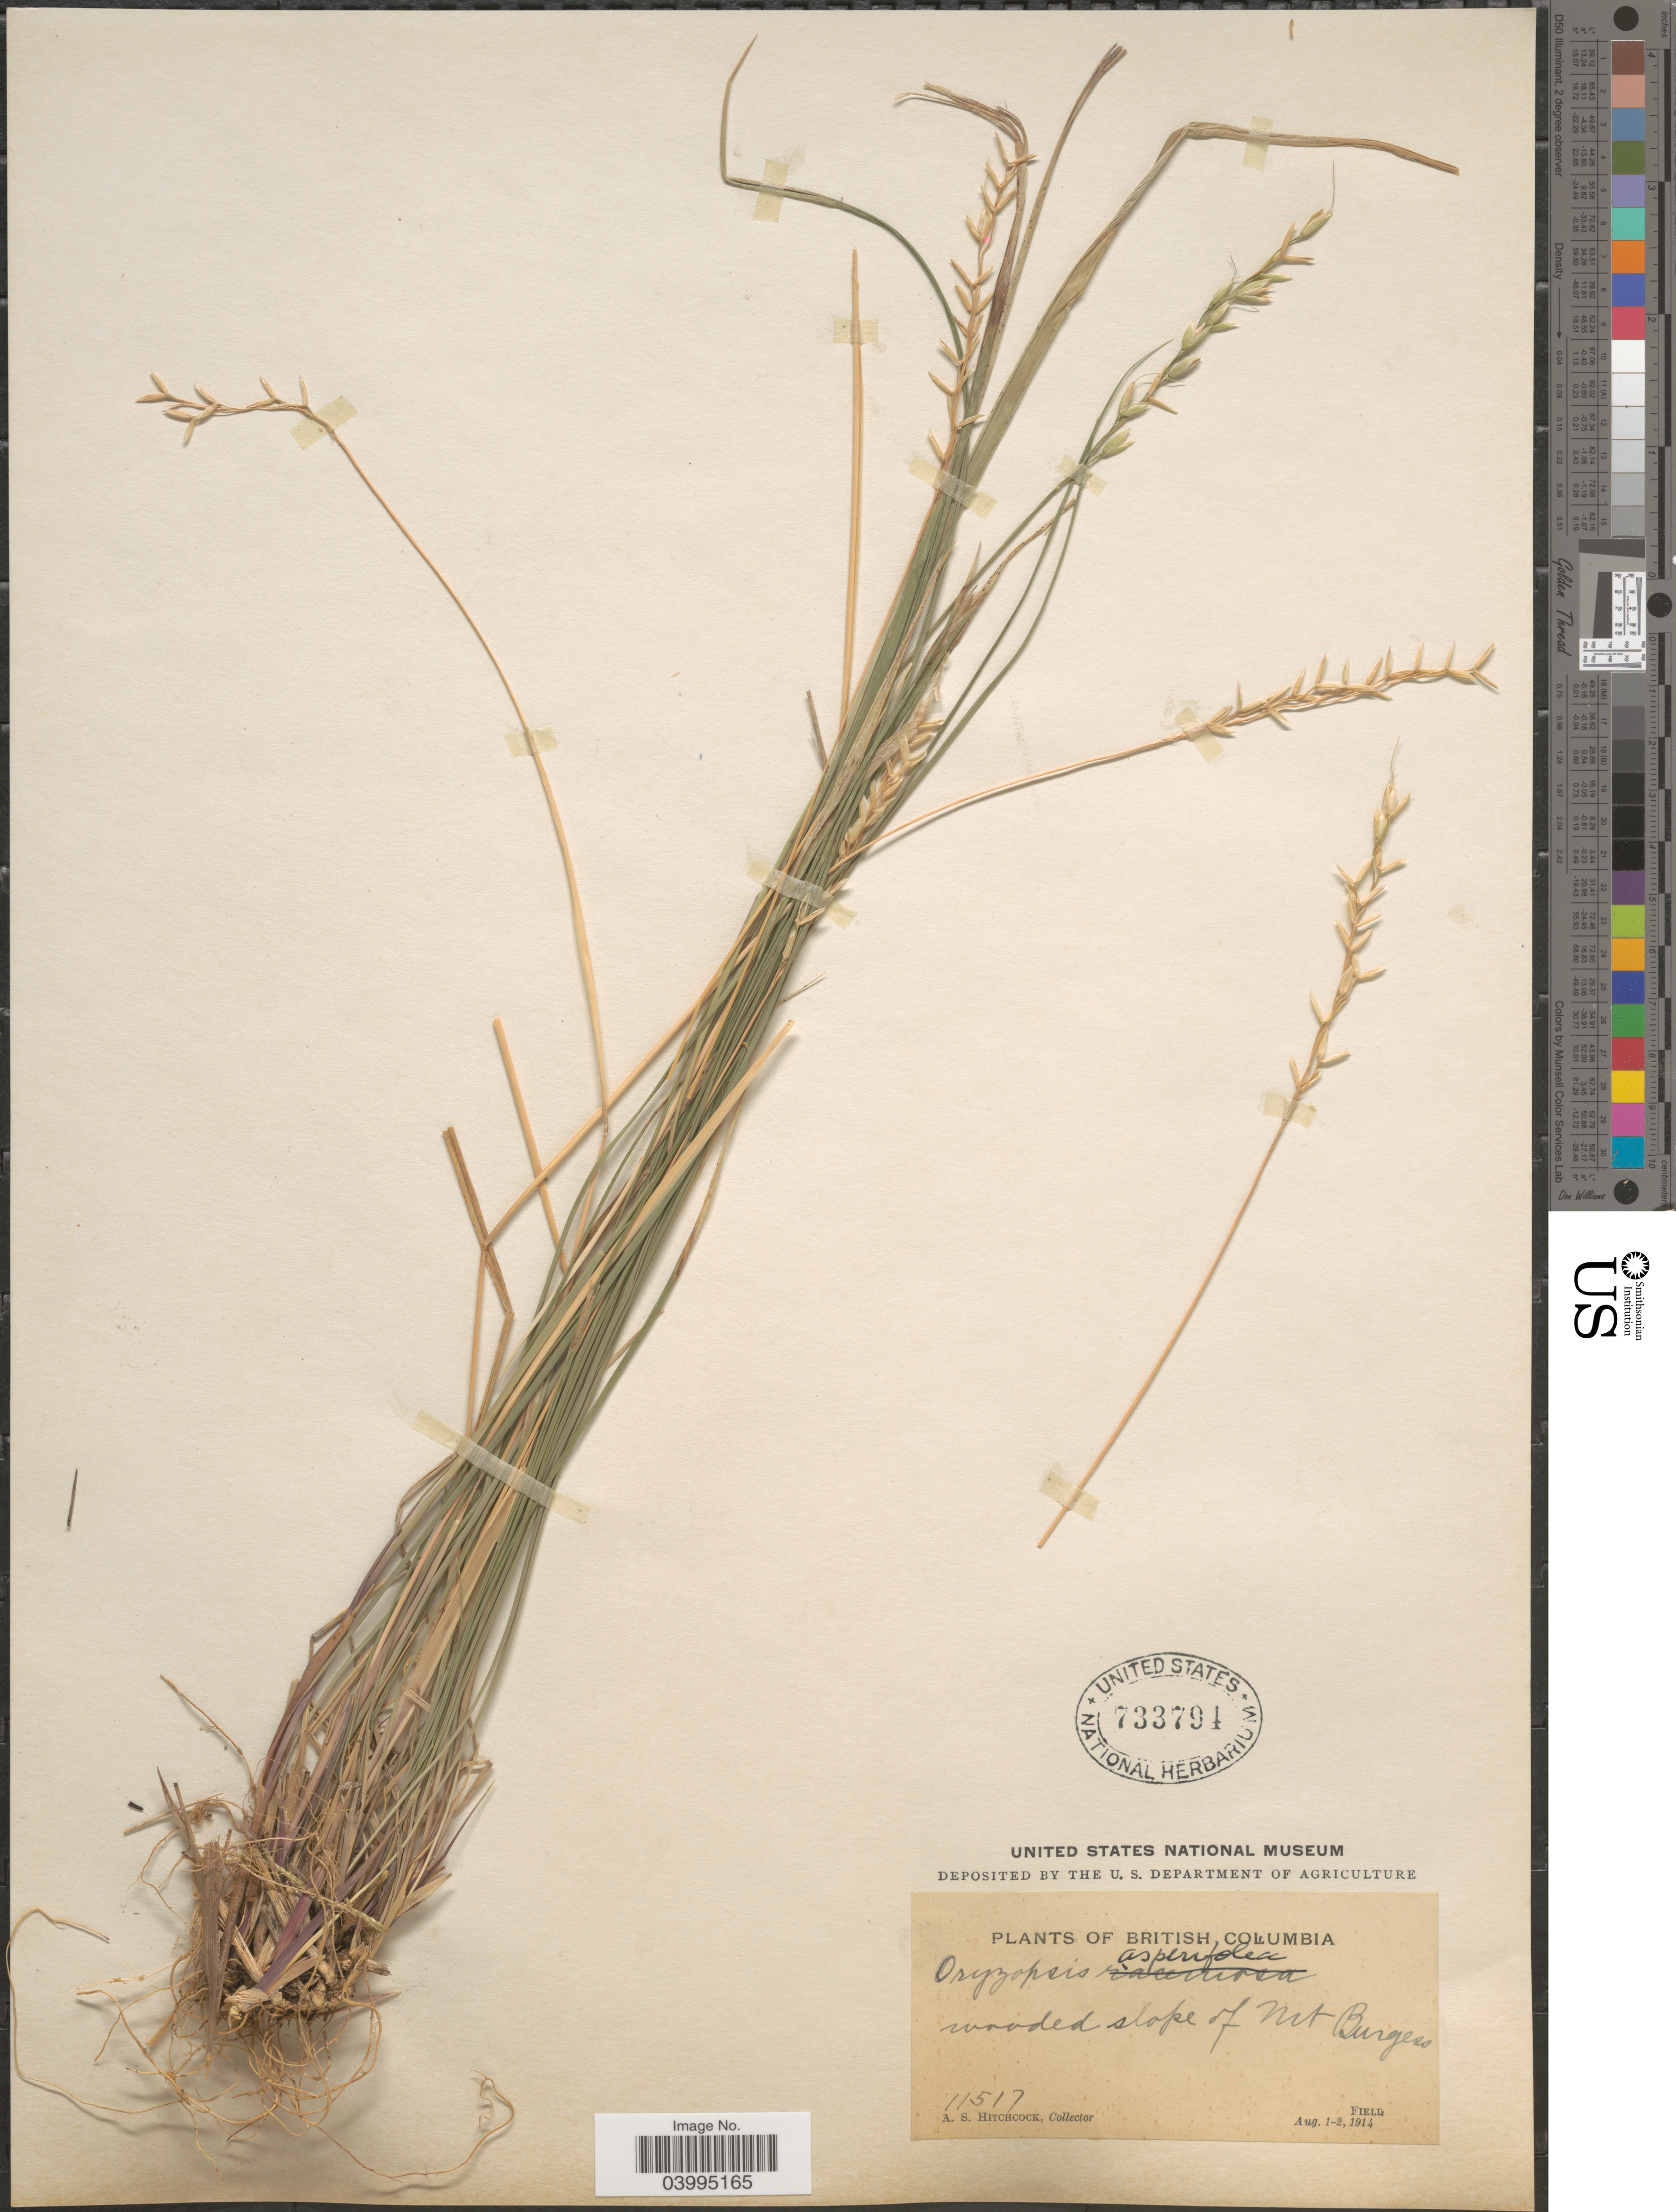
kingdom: Plantae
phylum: Tracheophyta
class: Liliopsida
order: Poales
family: Poaceae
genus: Oryzopsis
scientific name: Oryzopsis asperifolia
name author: Michx.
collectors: A. S. Hitchcock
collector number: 11517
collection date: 1914-08-01/1914-08-02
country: Canada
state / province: British Columbia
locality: Wooded slope of Mt Burgess. Field.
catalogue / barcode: US 733794